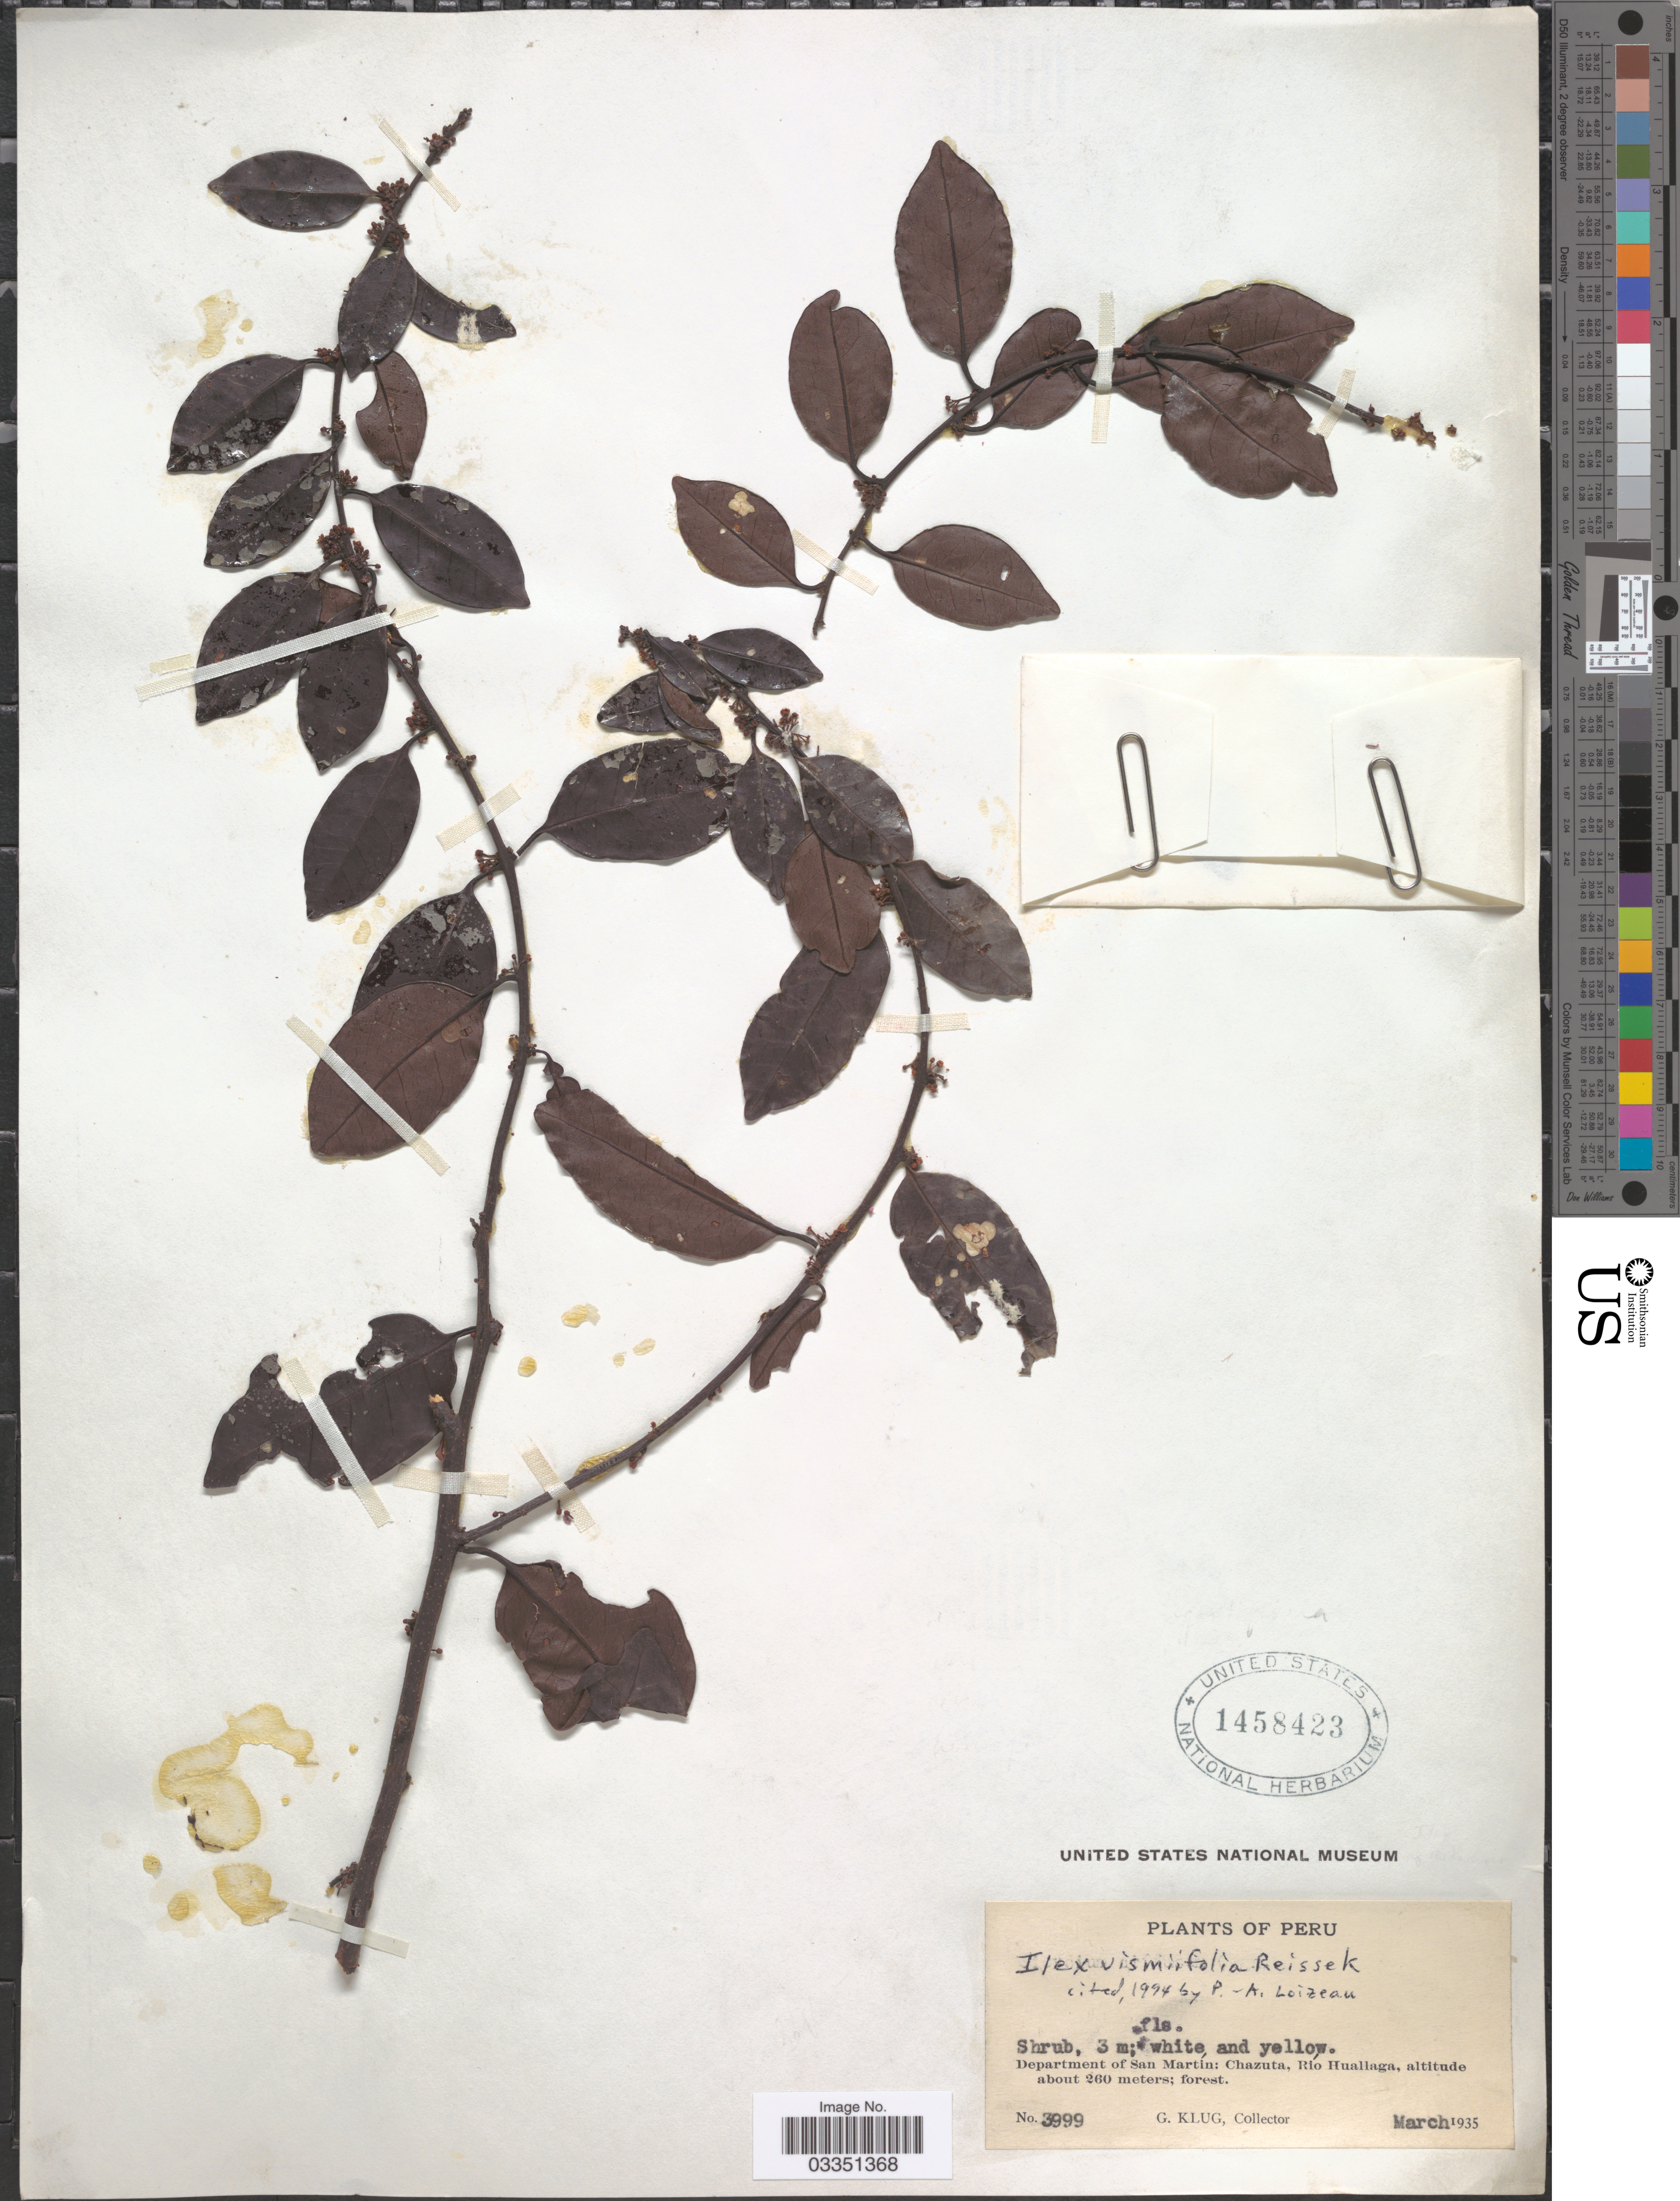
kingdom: Plantae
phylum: Tracheophyta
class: Magnoliopsida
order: Aquifoliales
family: Aquifoliaceae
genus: Ilex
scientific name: Ilex vismiifolia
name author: Reissek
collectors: G. Klug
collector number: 3999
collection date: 1935-03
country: Peru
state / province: San Martín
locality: Department of San Martín: Chazuta, Río Huallaga.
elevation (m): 260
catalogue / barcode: US 1458423